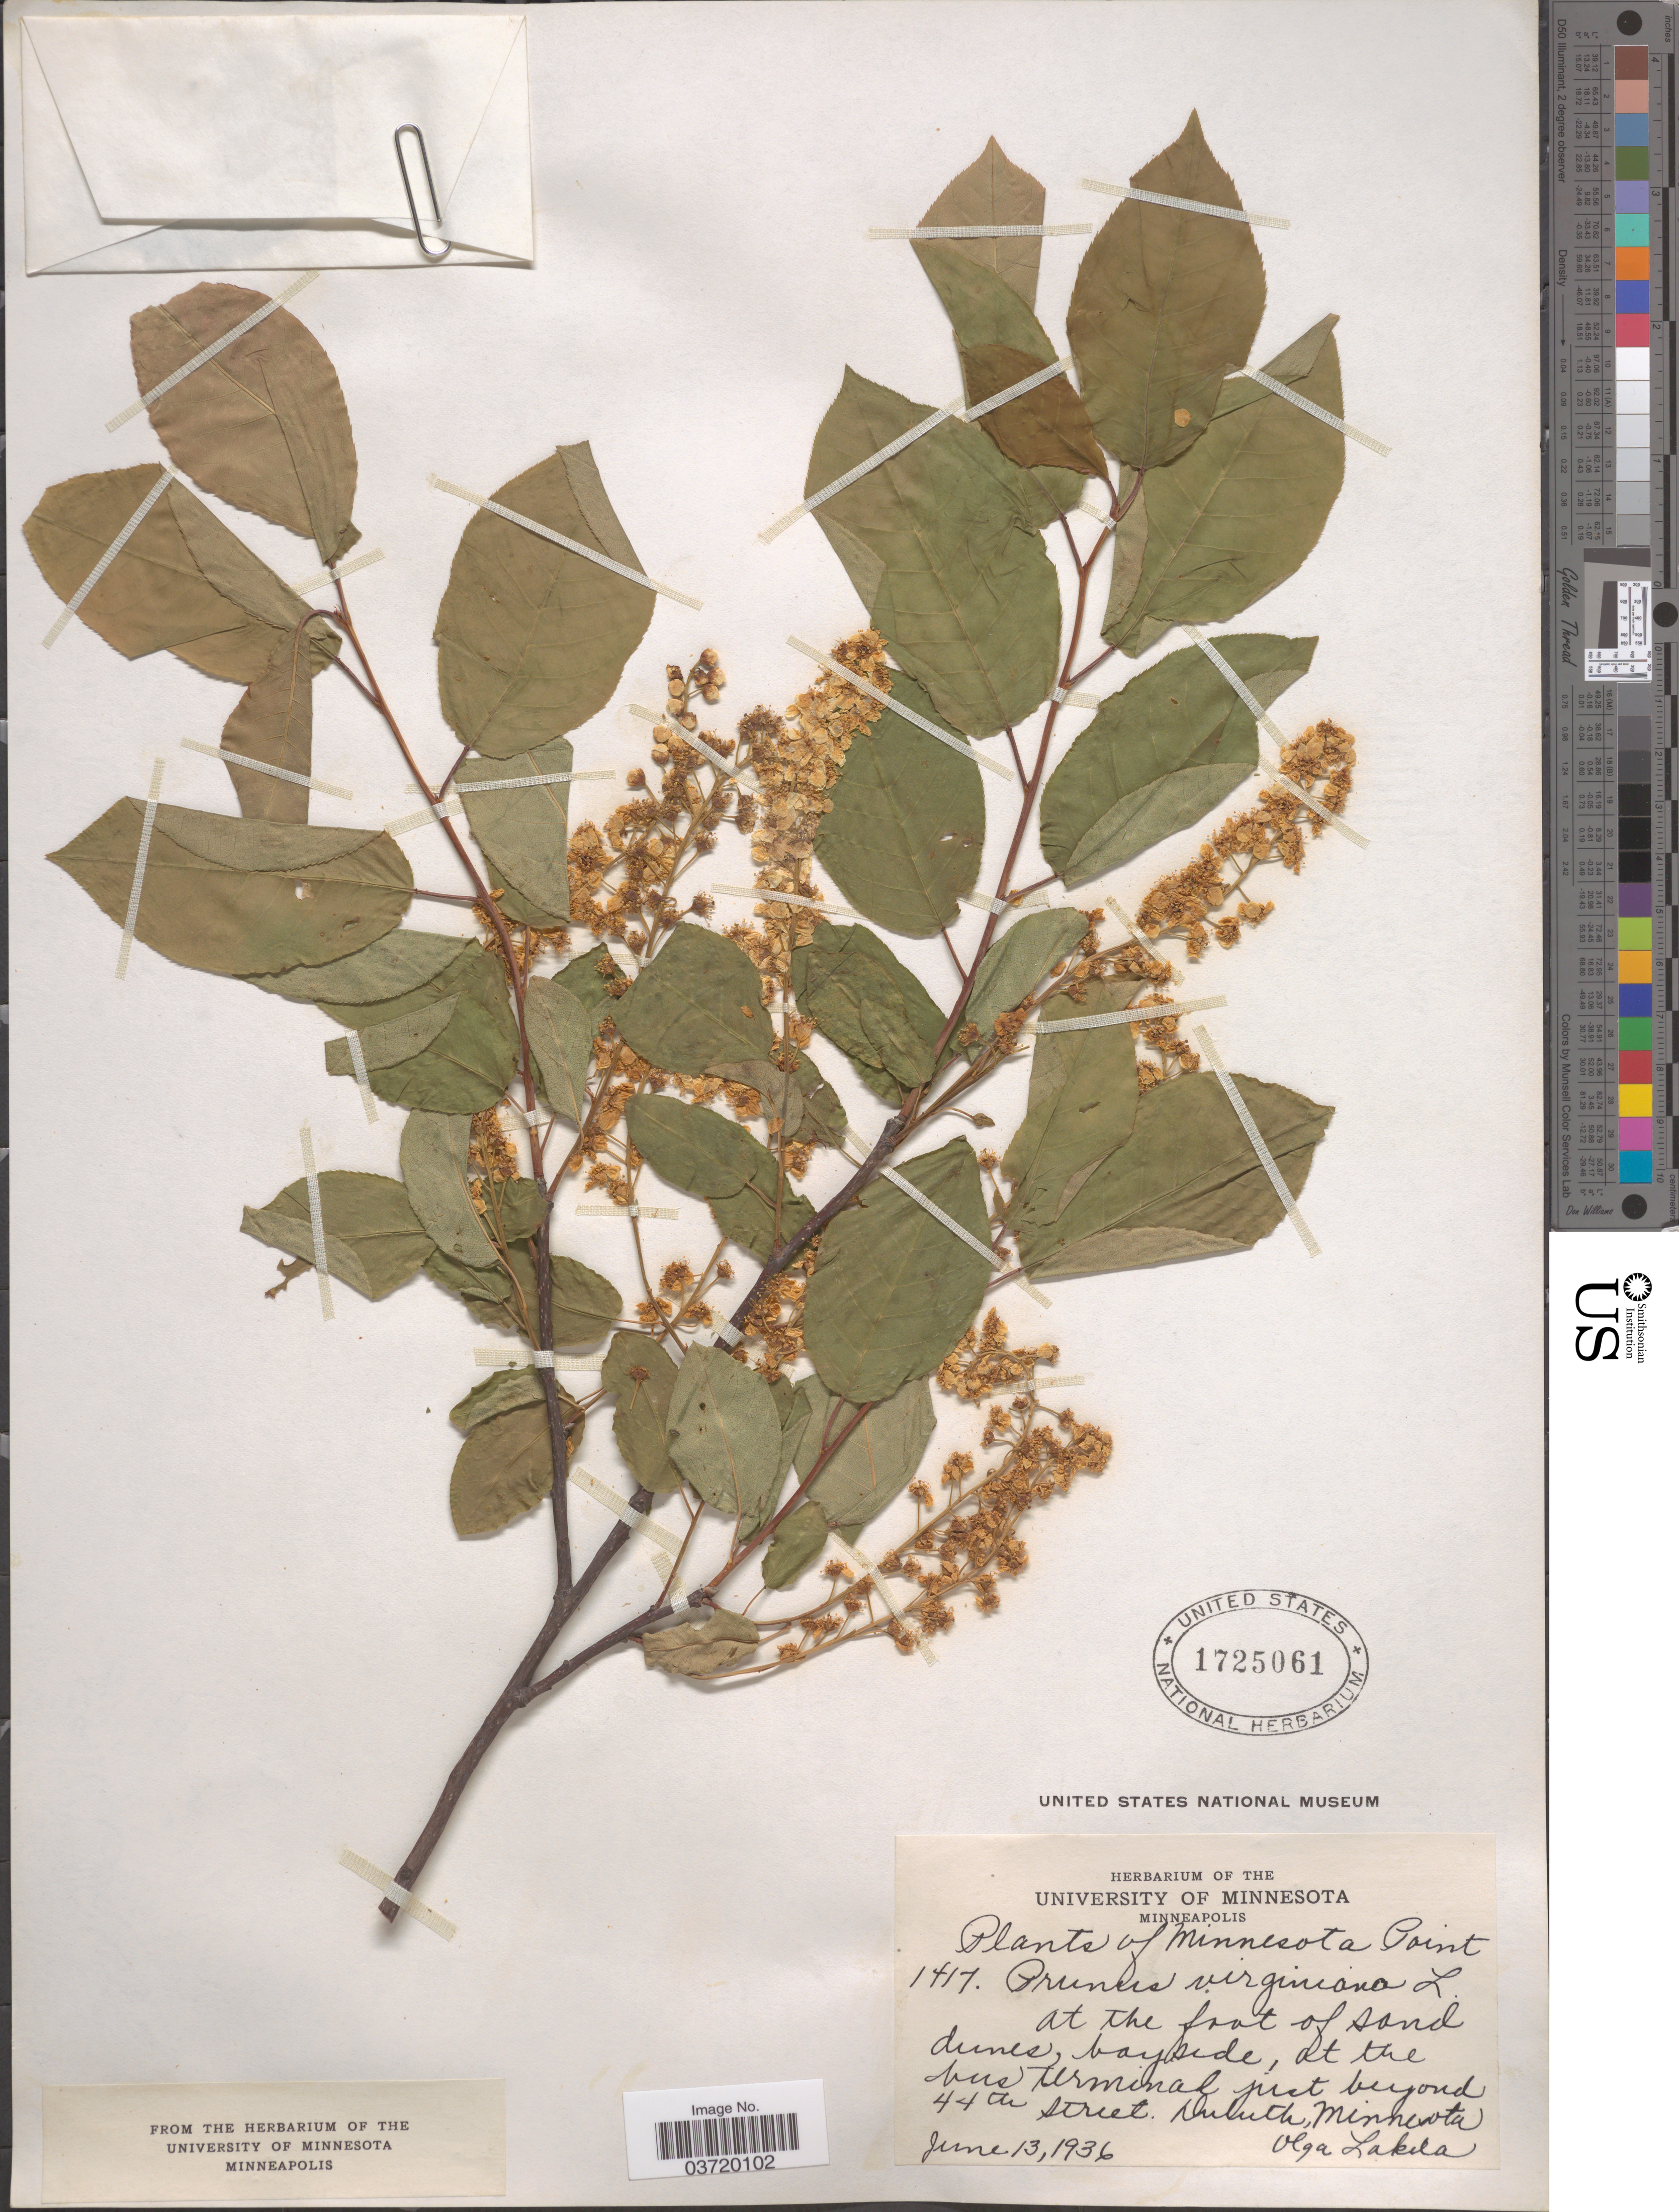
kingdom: Plantae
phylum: Tracheophyta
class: Magnoliopsida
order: Rosales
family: Rosaceae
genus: Prunus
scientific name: Prunus virginiana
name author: L.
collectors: O. K. Lakela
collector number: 1417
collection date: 1936-06-13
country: United States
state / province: Minnesota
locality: Minnesota Point. At the foot of sand dunes, baysidde, at the bus terminal just beyond 44th street. Duluth.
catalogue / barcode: US 1725061